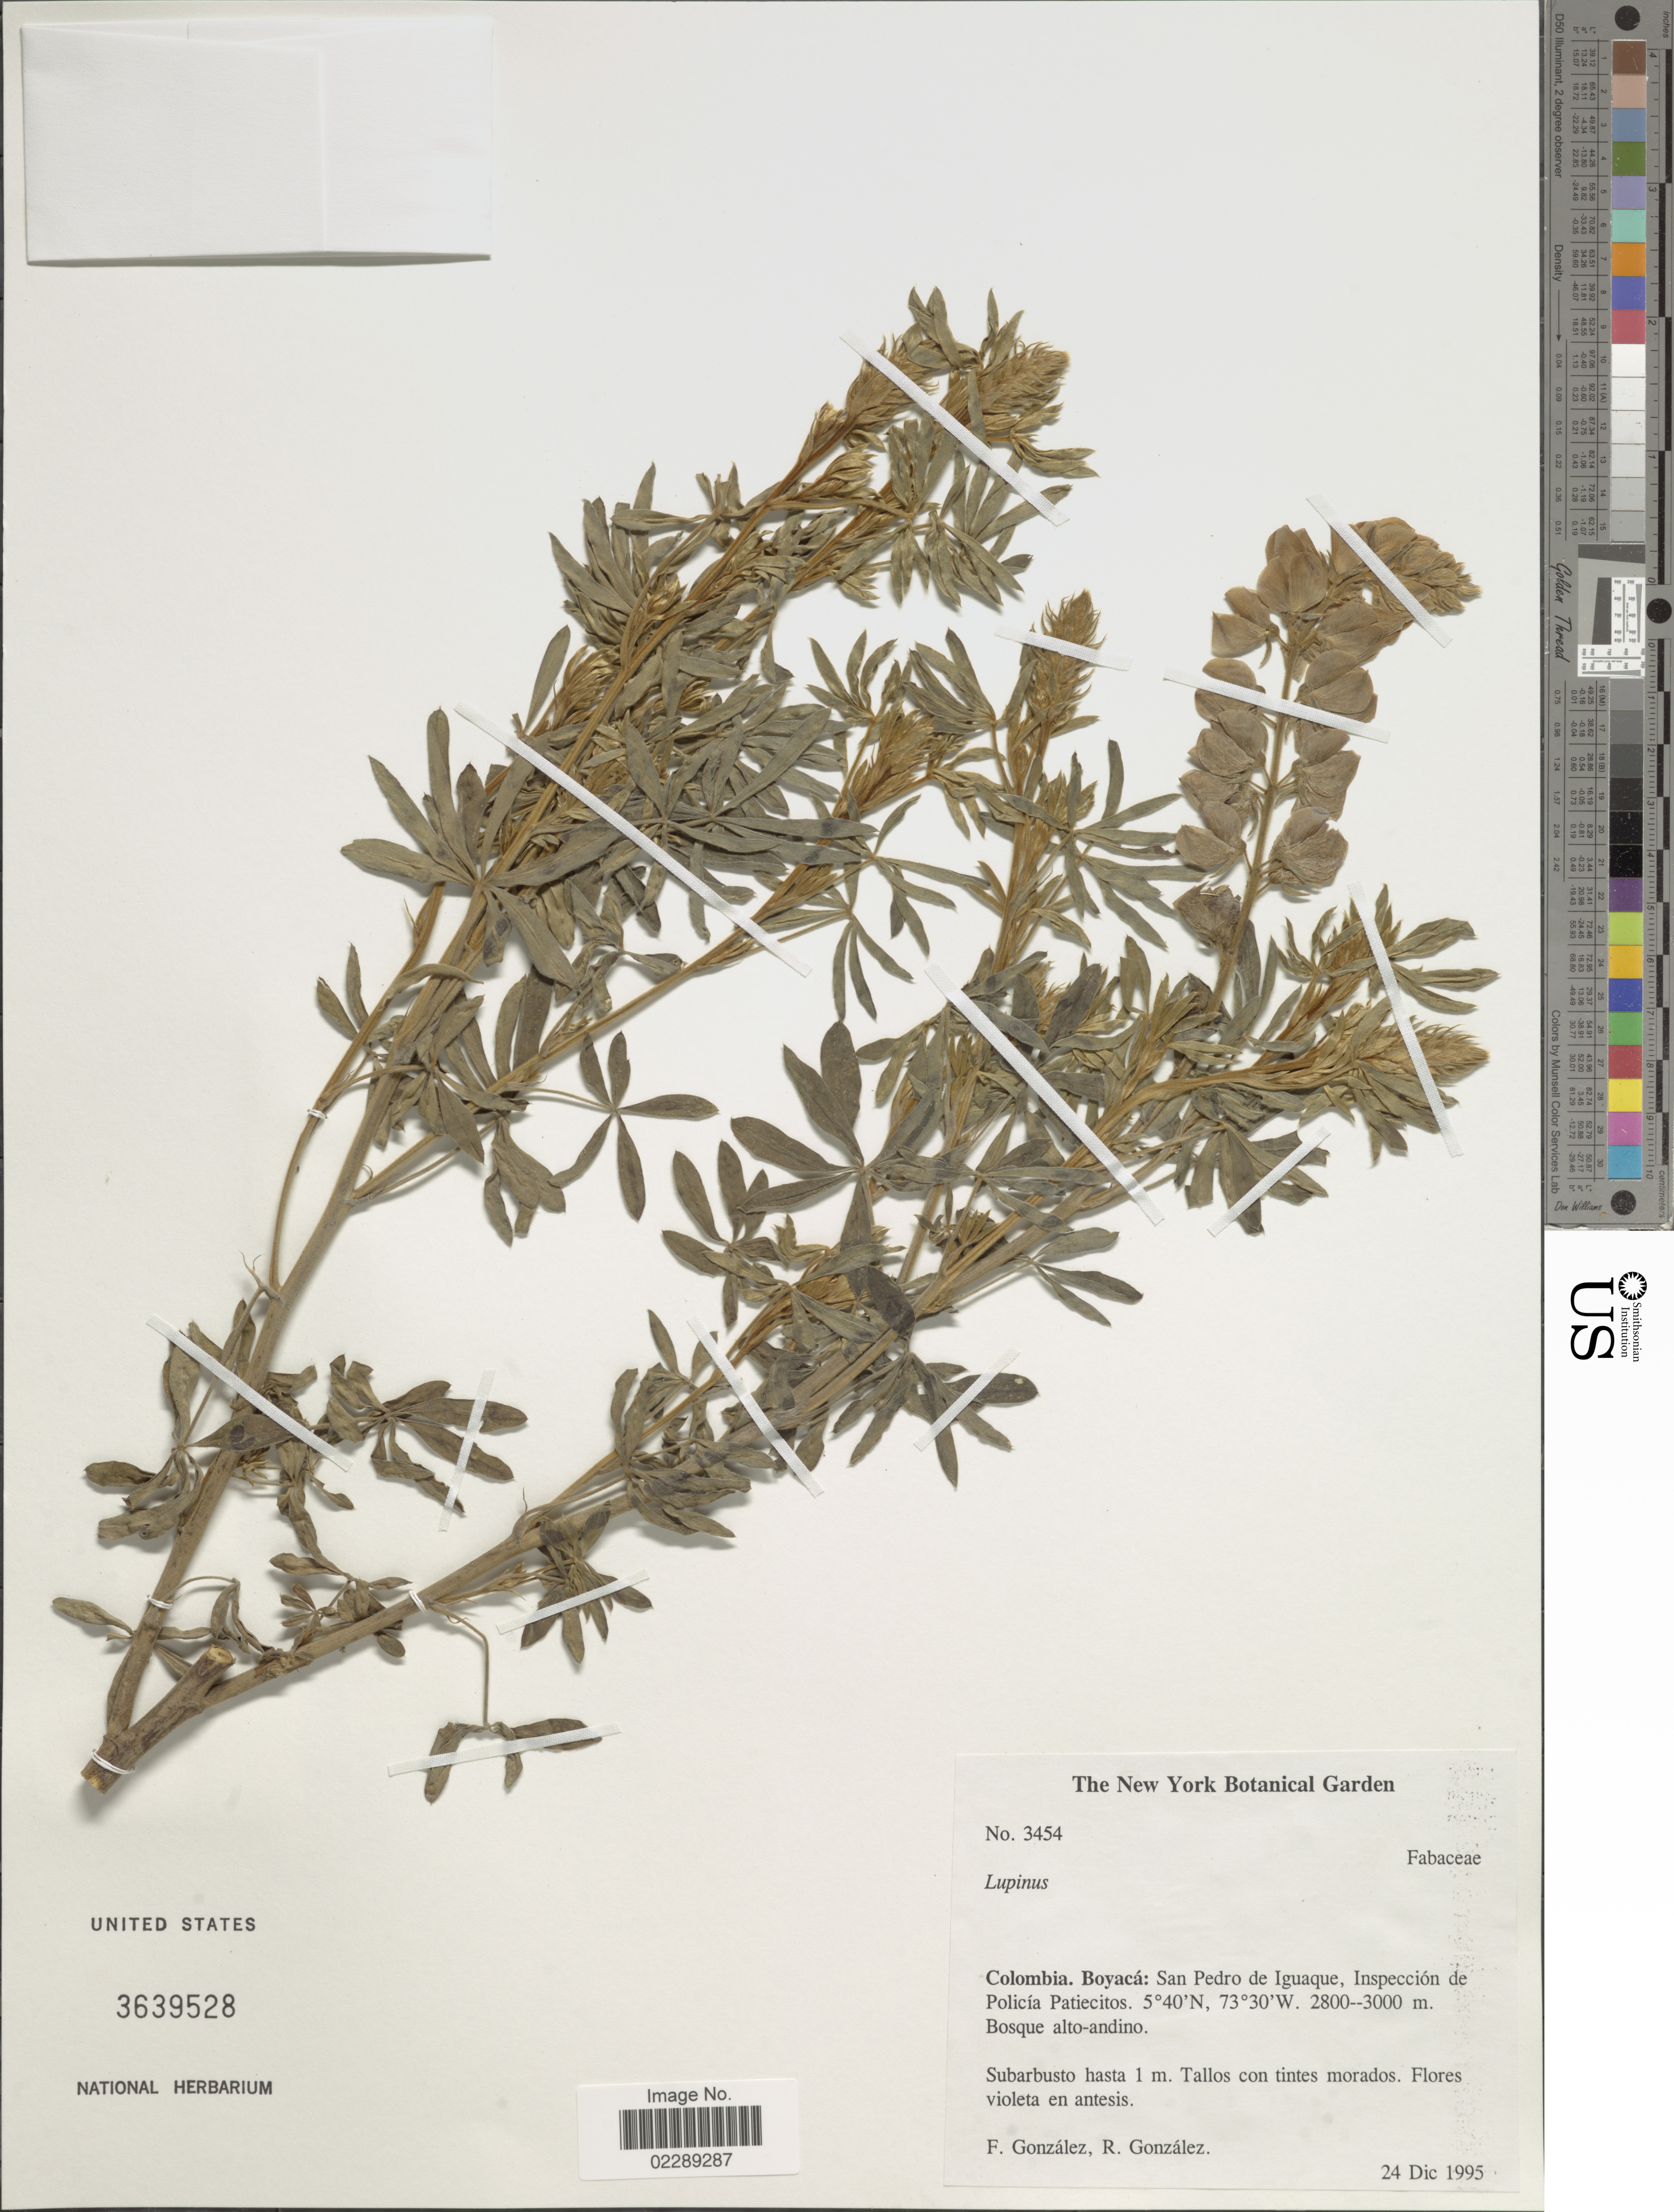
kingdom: Plantae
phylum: Tracheophyta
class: Magnoliopsida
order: Fabales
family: Fabaceae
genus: Lupinus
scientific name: Lupinus sp.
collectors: F. González & R. Gonzales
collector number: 3454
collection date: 1995-12-24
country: Colombia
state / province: Boyacá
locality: Colombia. Boyacá: San Pedro de Iguaque, Inspección, de Policía Patiecitos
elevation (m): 2800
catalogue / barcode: US 3639528